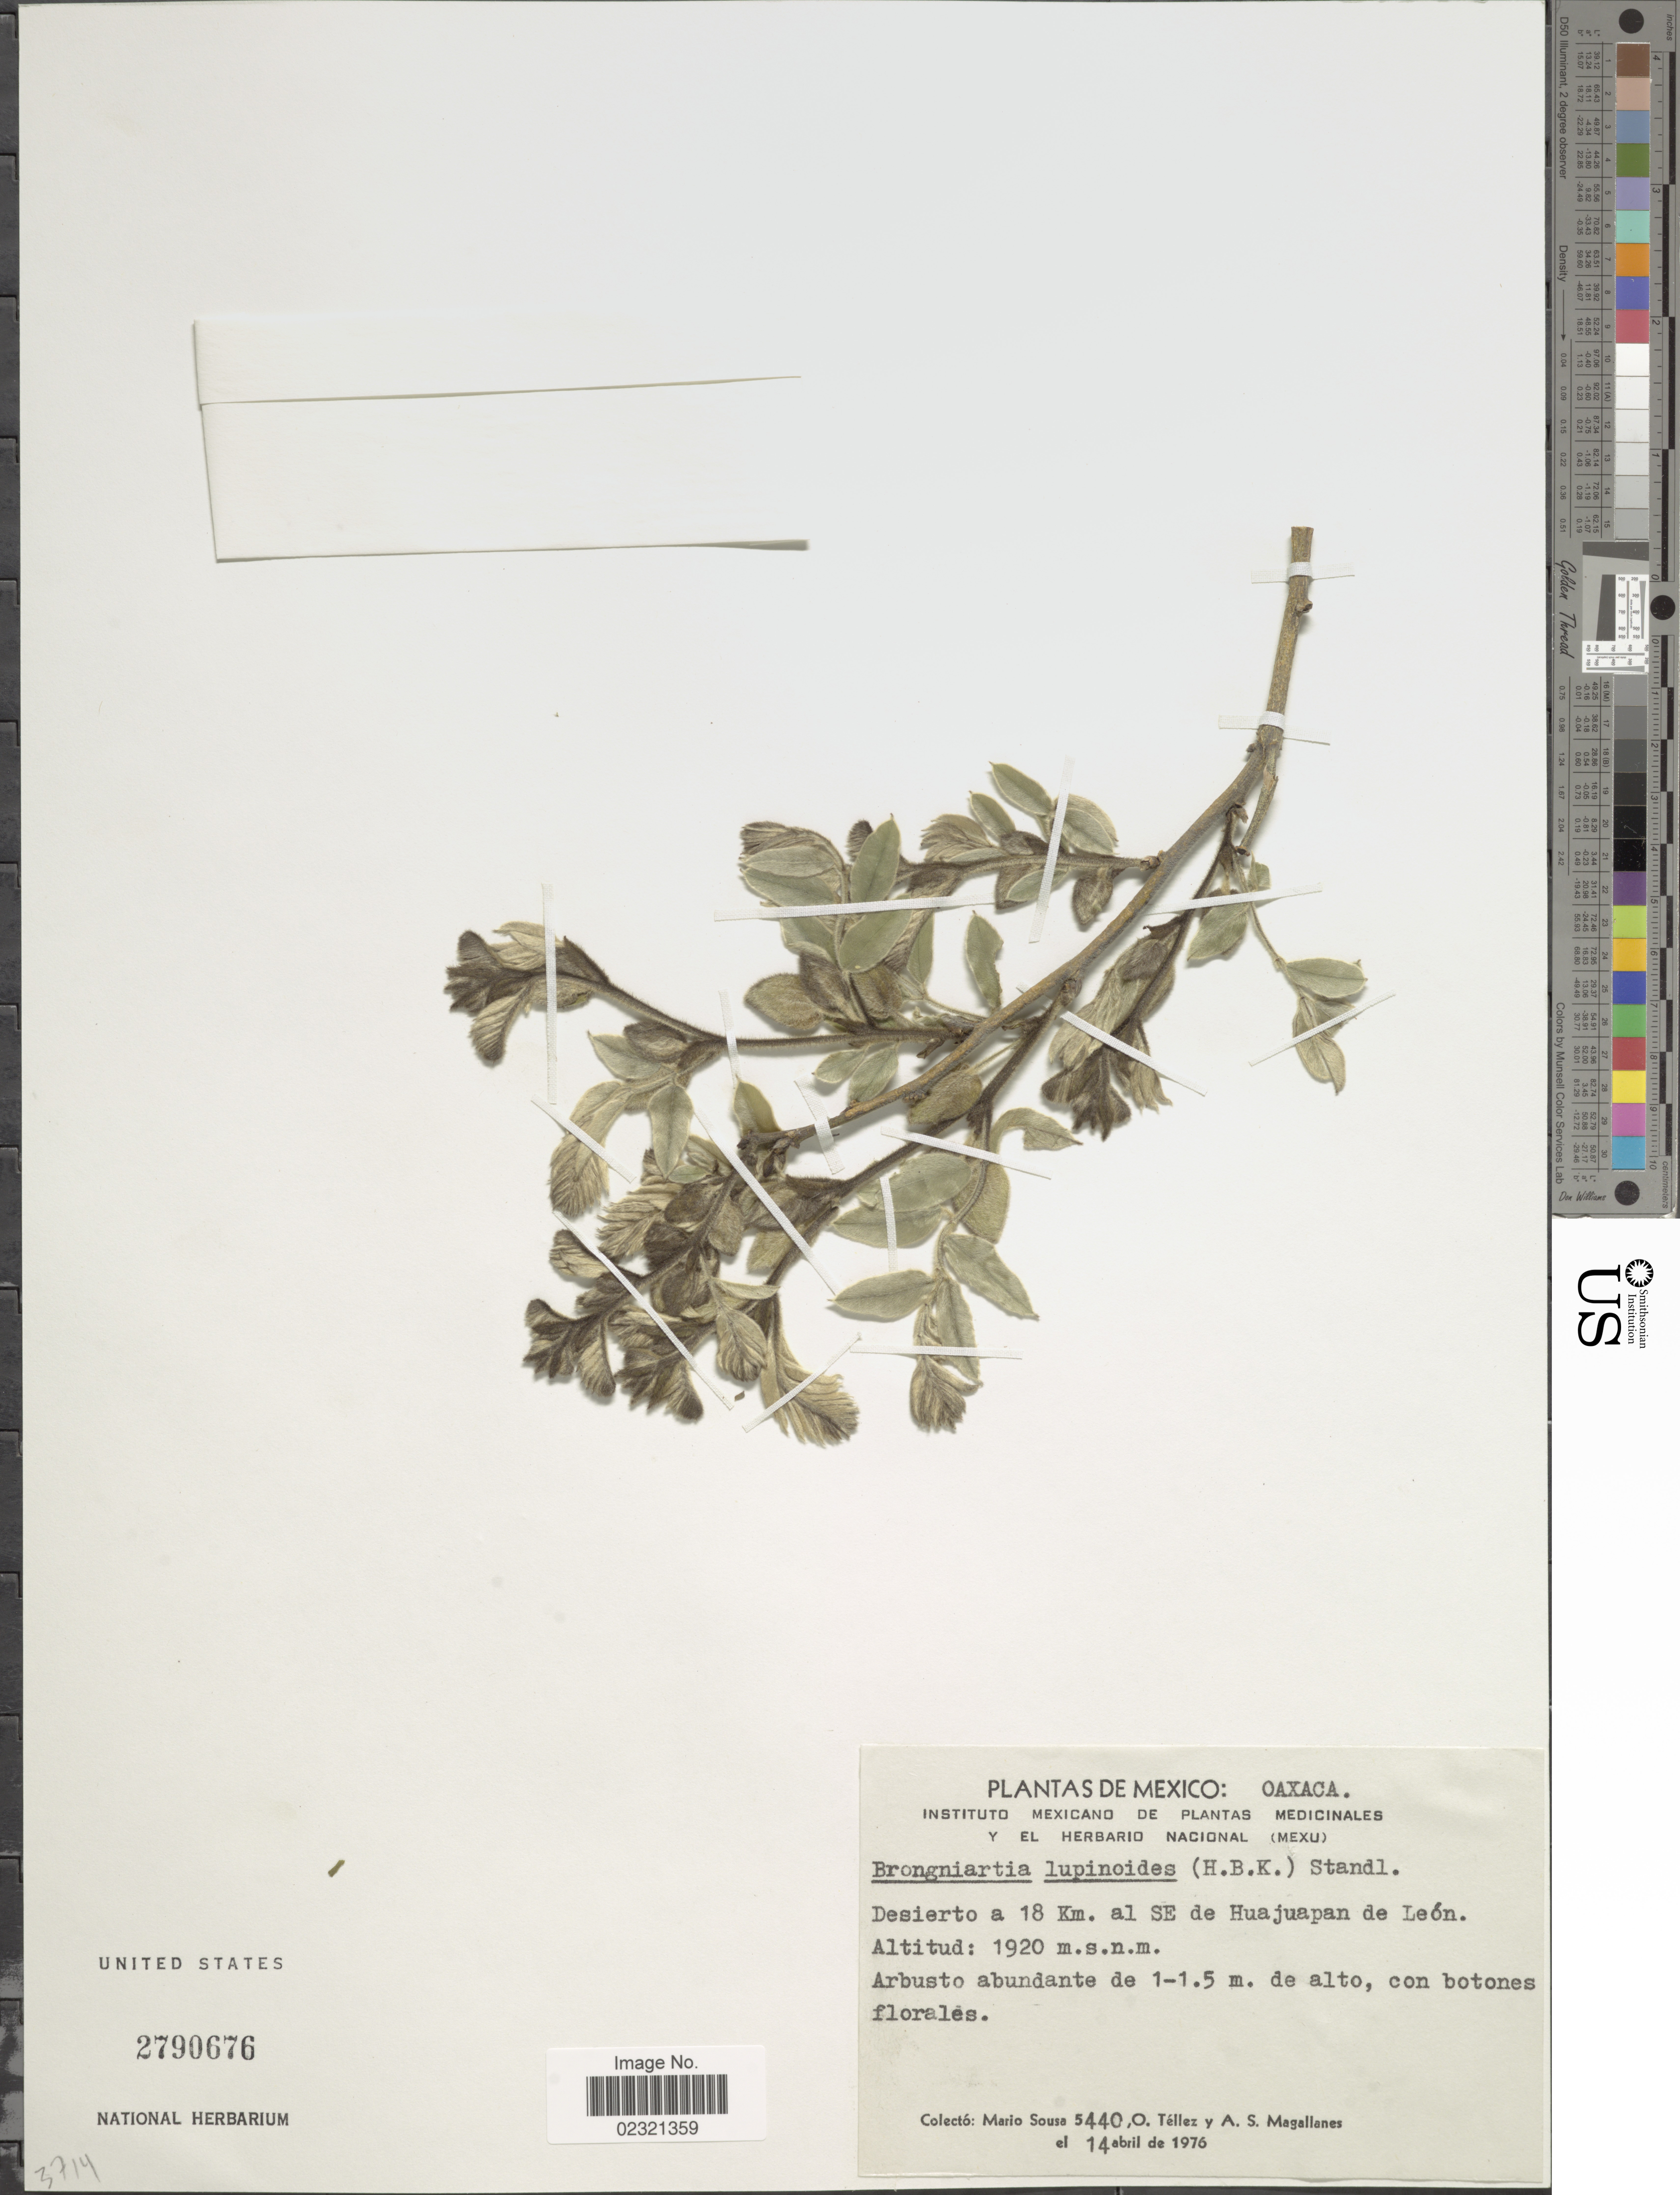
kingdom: Plantae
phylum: Tracheophyta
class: Magnoliopsida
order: Fabales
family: Fabaceae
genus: Brongniartia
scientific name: Brongniartia lupinoides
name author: (Kunth) Taub.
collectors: M. Sousa S., O. Tellez & A. Magallanes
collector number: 5440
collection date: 1976-04-14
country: Mexico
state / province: Oaxaca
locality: Desierto a 18 km. al SE de Huajuapan de León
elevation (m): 1920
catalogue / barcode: US 2790676